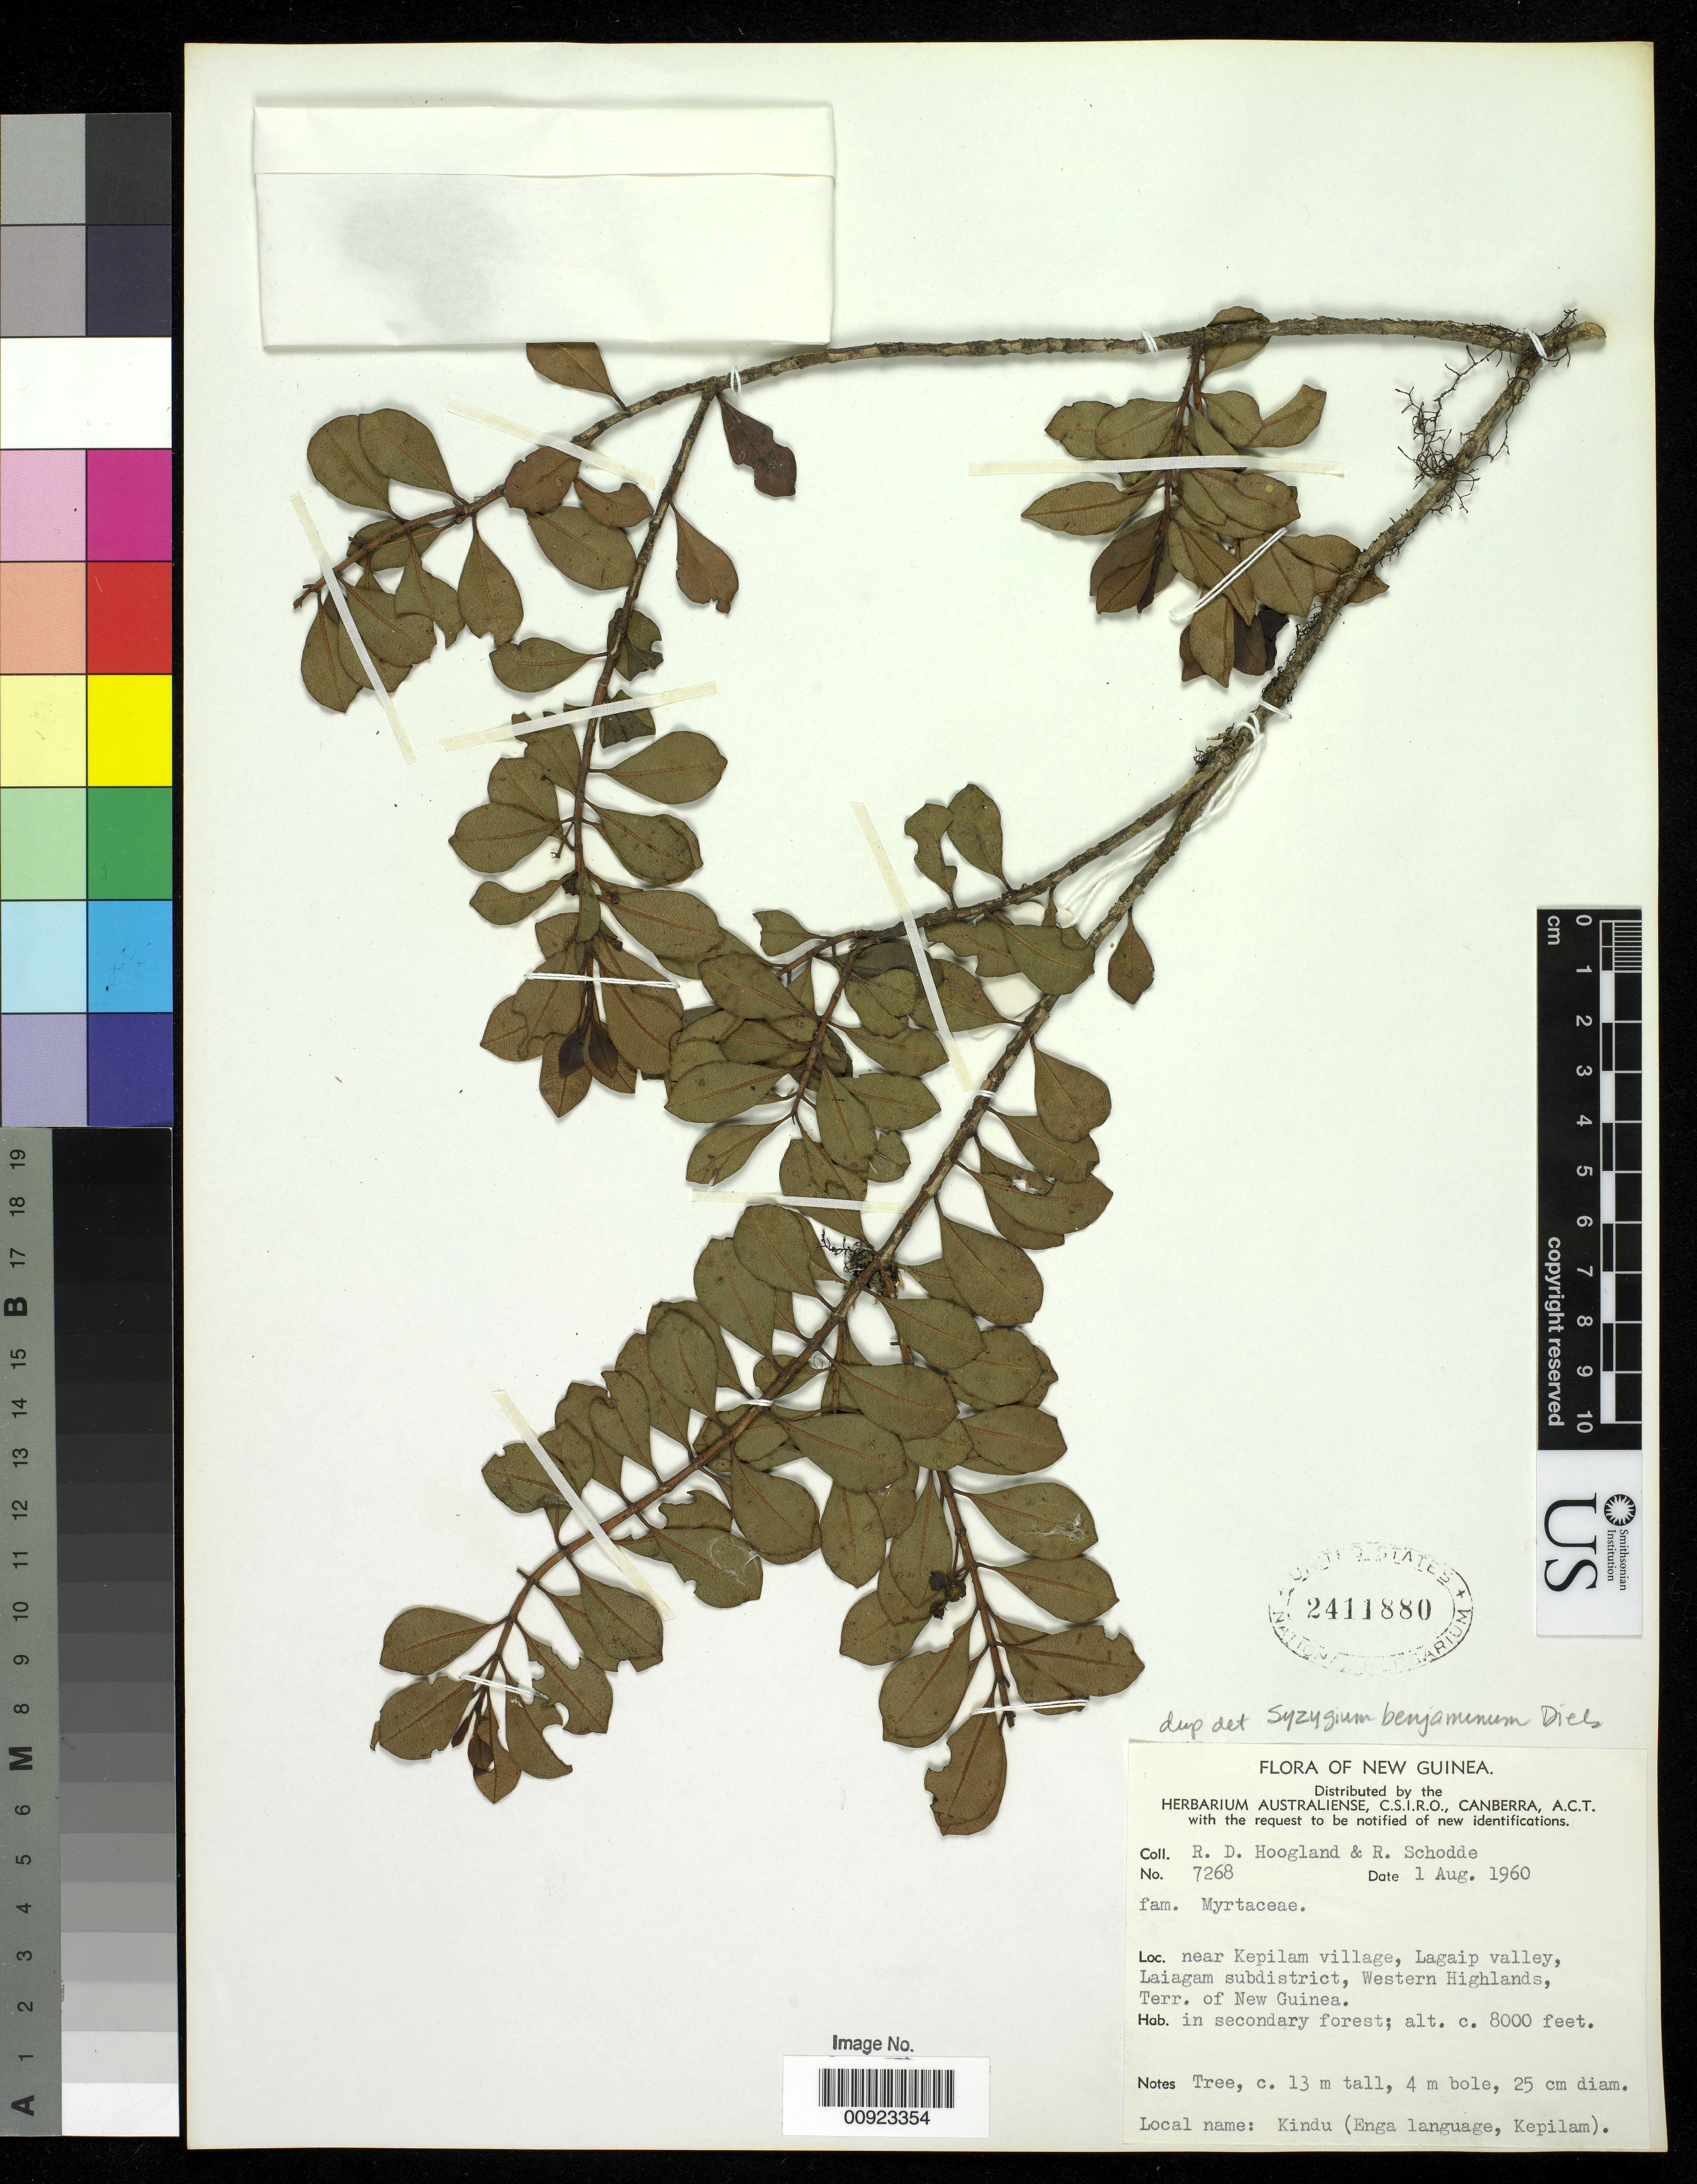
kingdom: Plantae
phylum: Tracheophyta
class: Magnoliopsida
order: Myrtales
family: Myrtaceae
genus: Syzygium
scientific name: Syzygium benjaminum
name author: Diels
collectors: R. D. Hoogland & R. Schodde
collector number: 7268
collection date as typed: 01 Aug 1960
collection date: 1960-08-01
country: Papua New Guinea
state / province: Enga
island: New Guinea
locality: Laiagam subdistrict, Lagaip Valley, near Kepilam Village.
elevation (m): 2438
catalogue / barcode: US 2411880